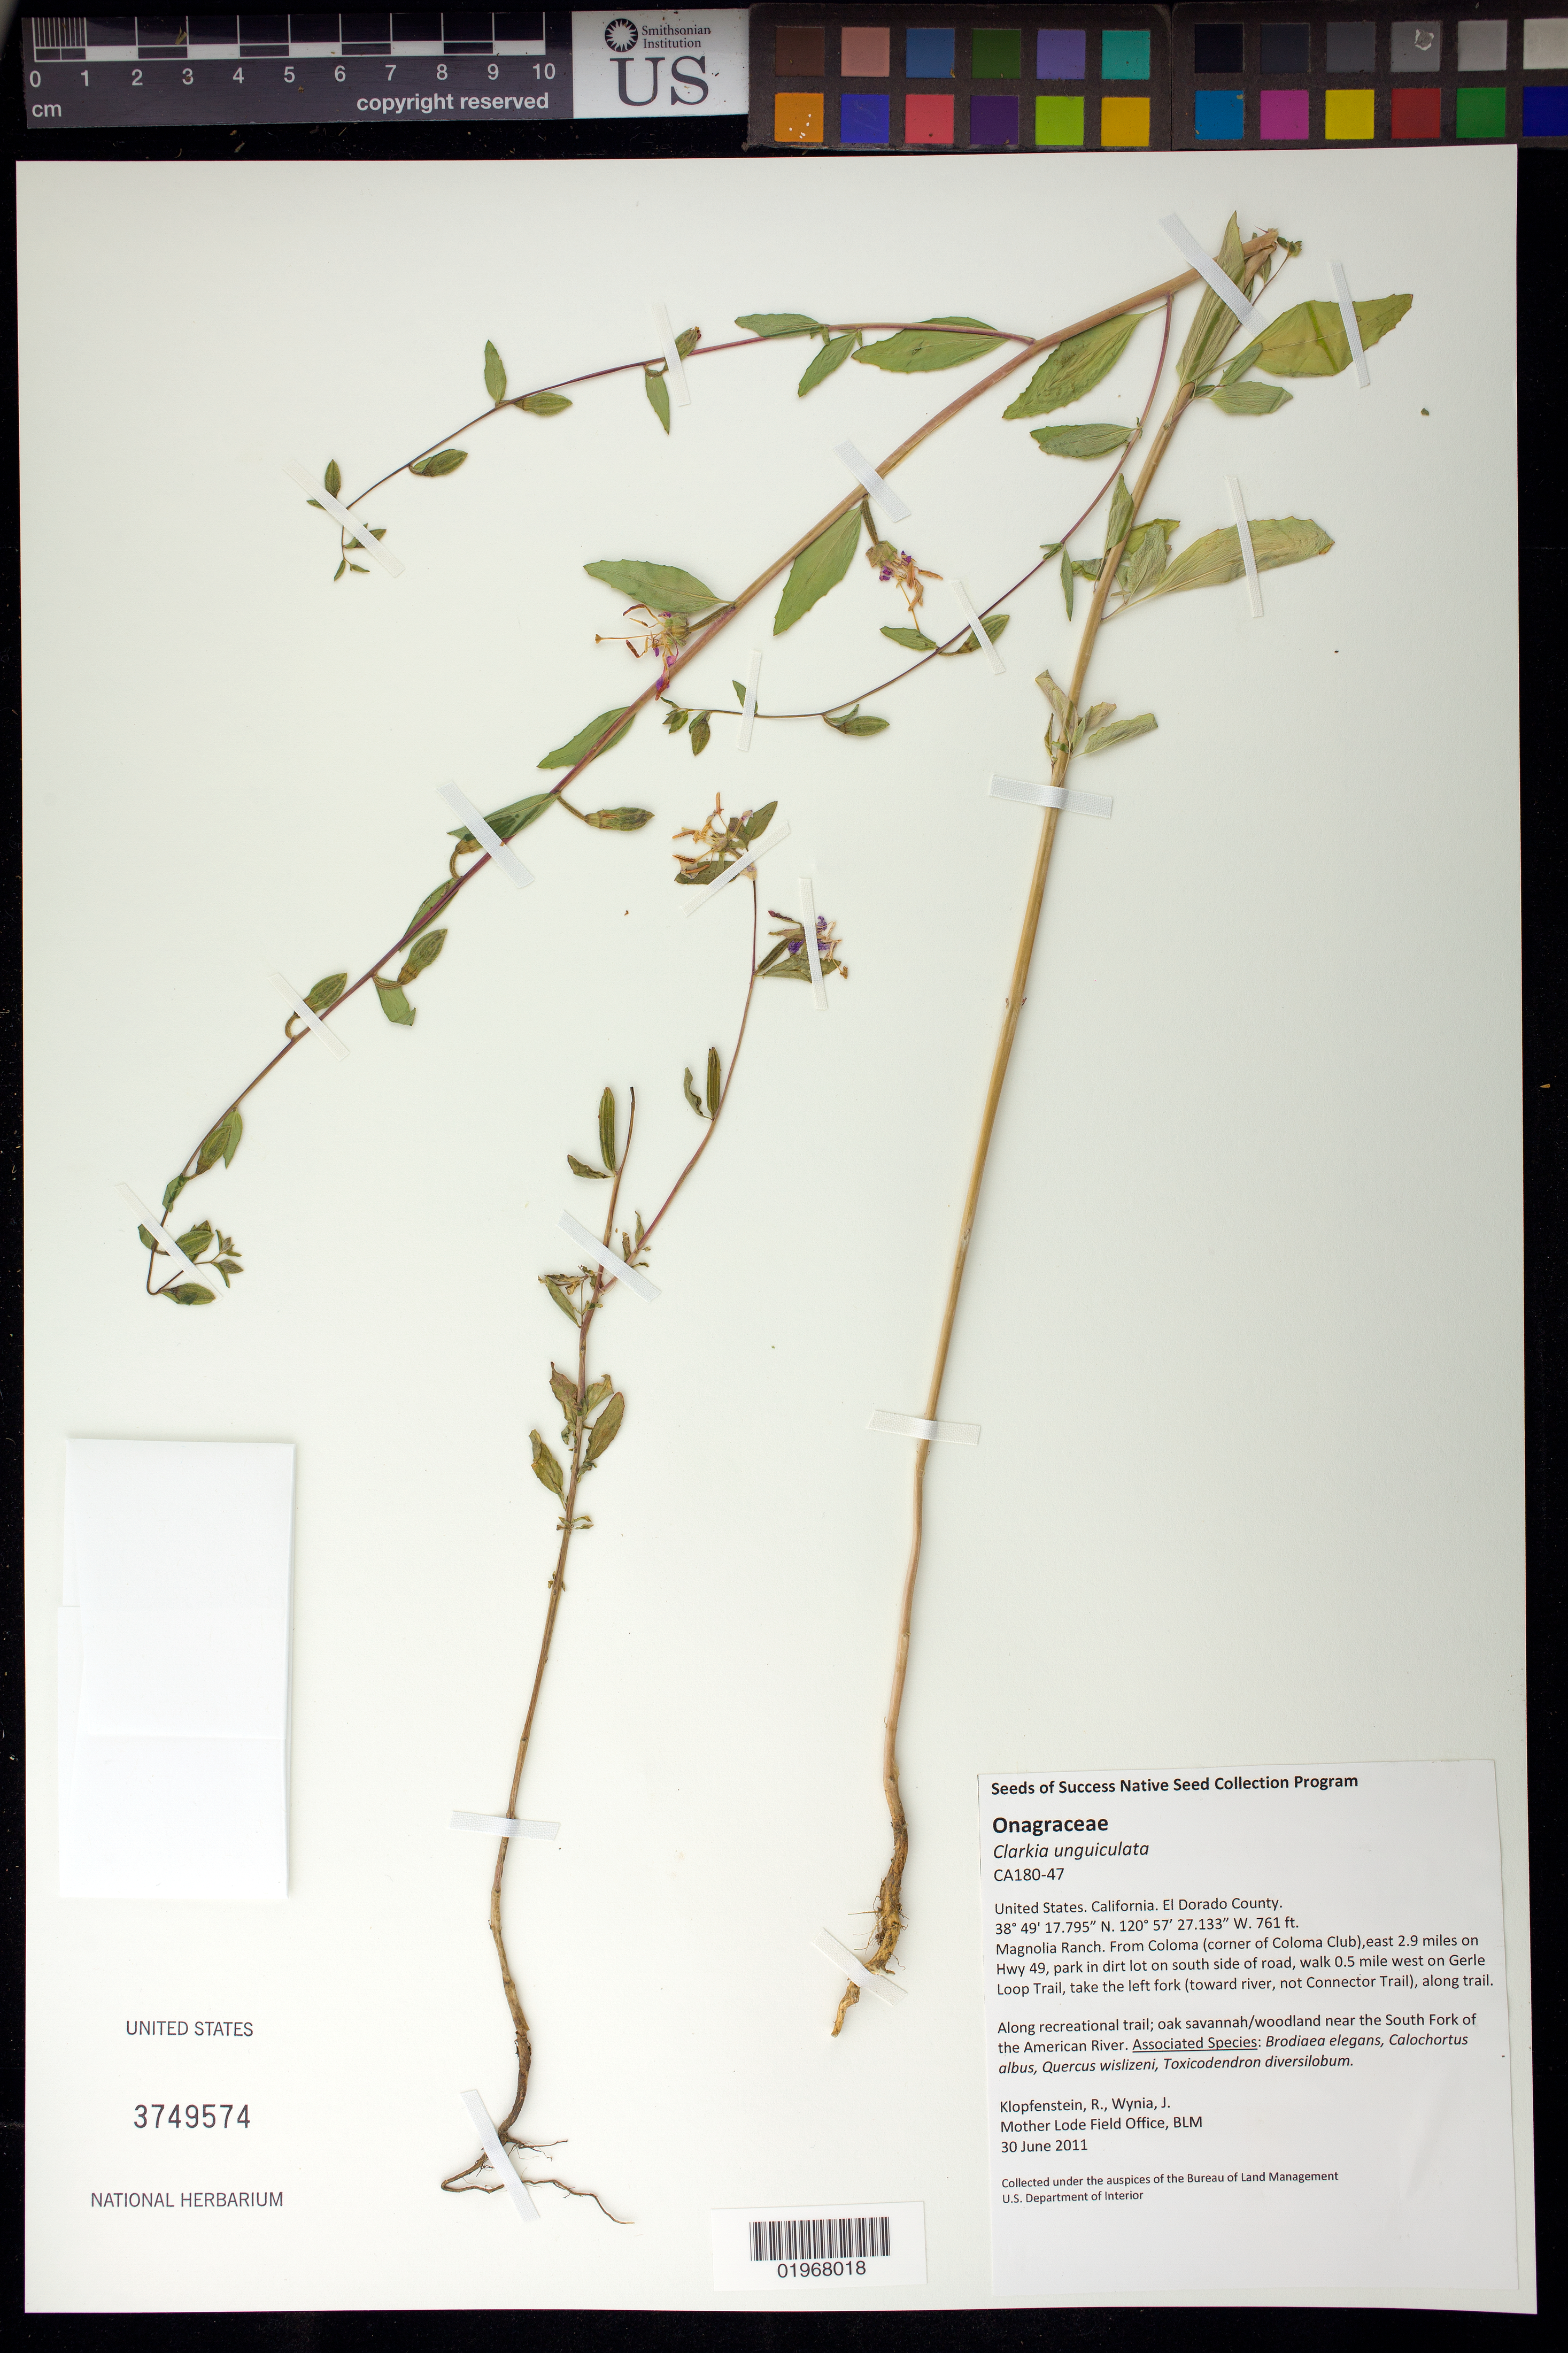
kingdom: Plantae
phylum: Tracheophyta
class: Magnoliopsida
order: Myrtales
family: Onagraceae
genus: Clarkia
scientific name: Clarkia unguiculata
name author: Lindl.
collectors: R. Klopfenstein & J. Wynia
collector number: CA180-47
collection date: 2011-06-30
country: United States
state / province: California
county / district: El Dorado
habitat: Oak savannah/woodland. With Brodiaea elegans, Calochortus albus, Quercus wislizeni, ect.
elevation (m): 232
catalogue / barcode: US 3749574